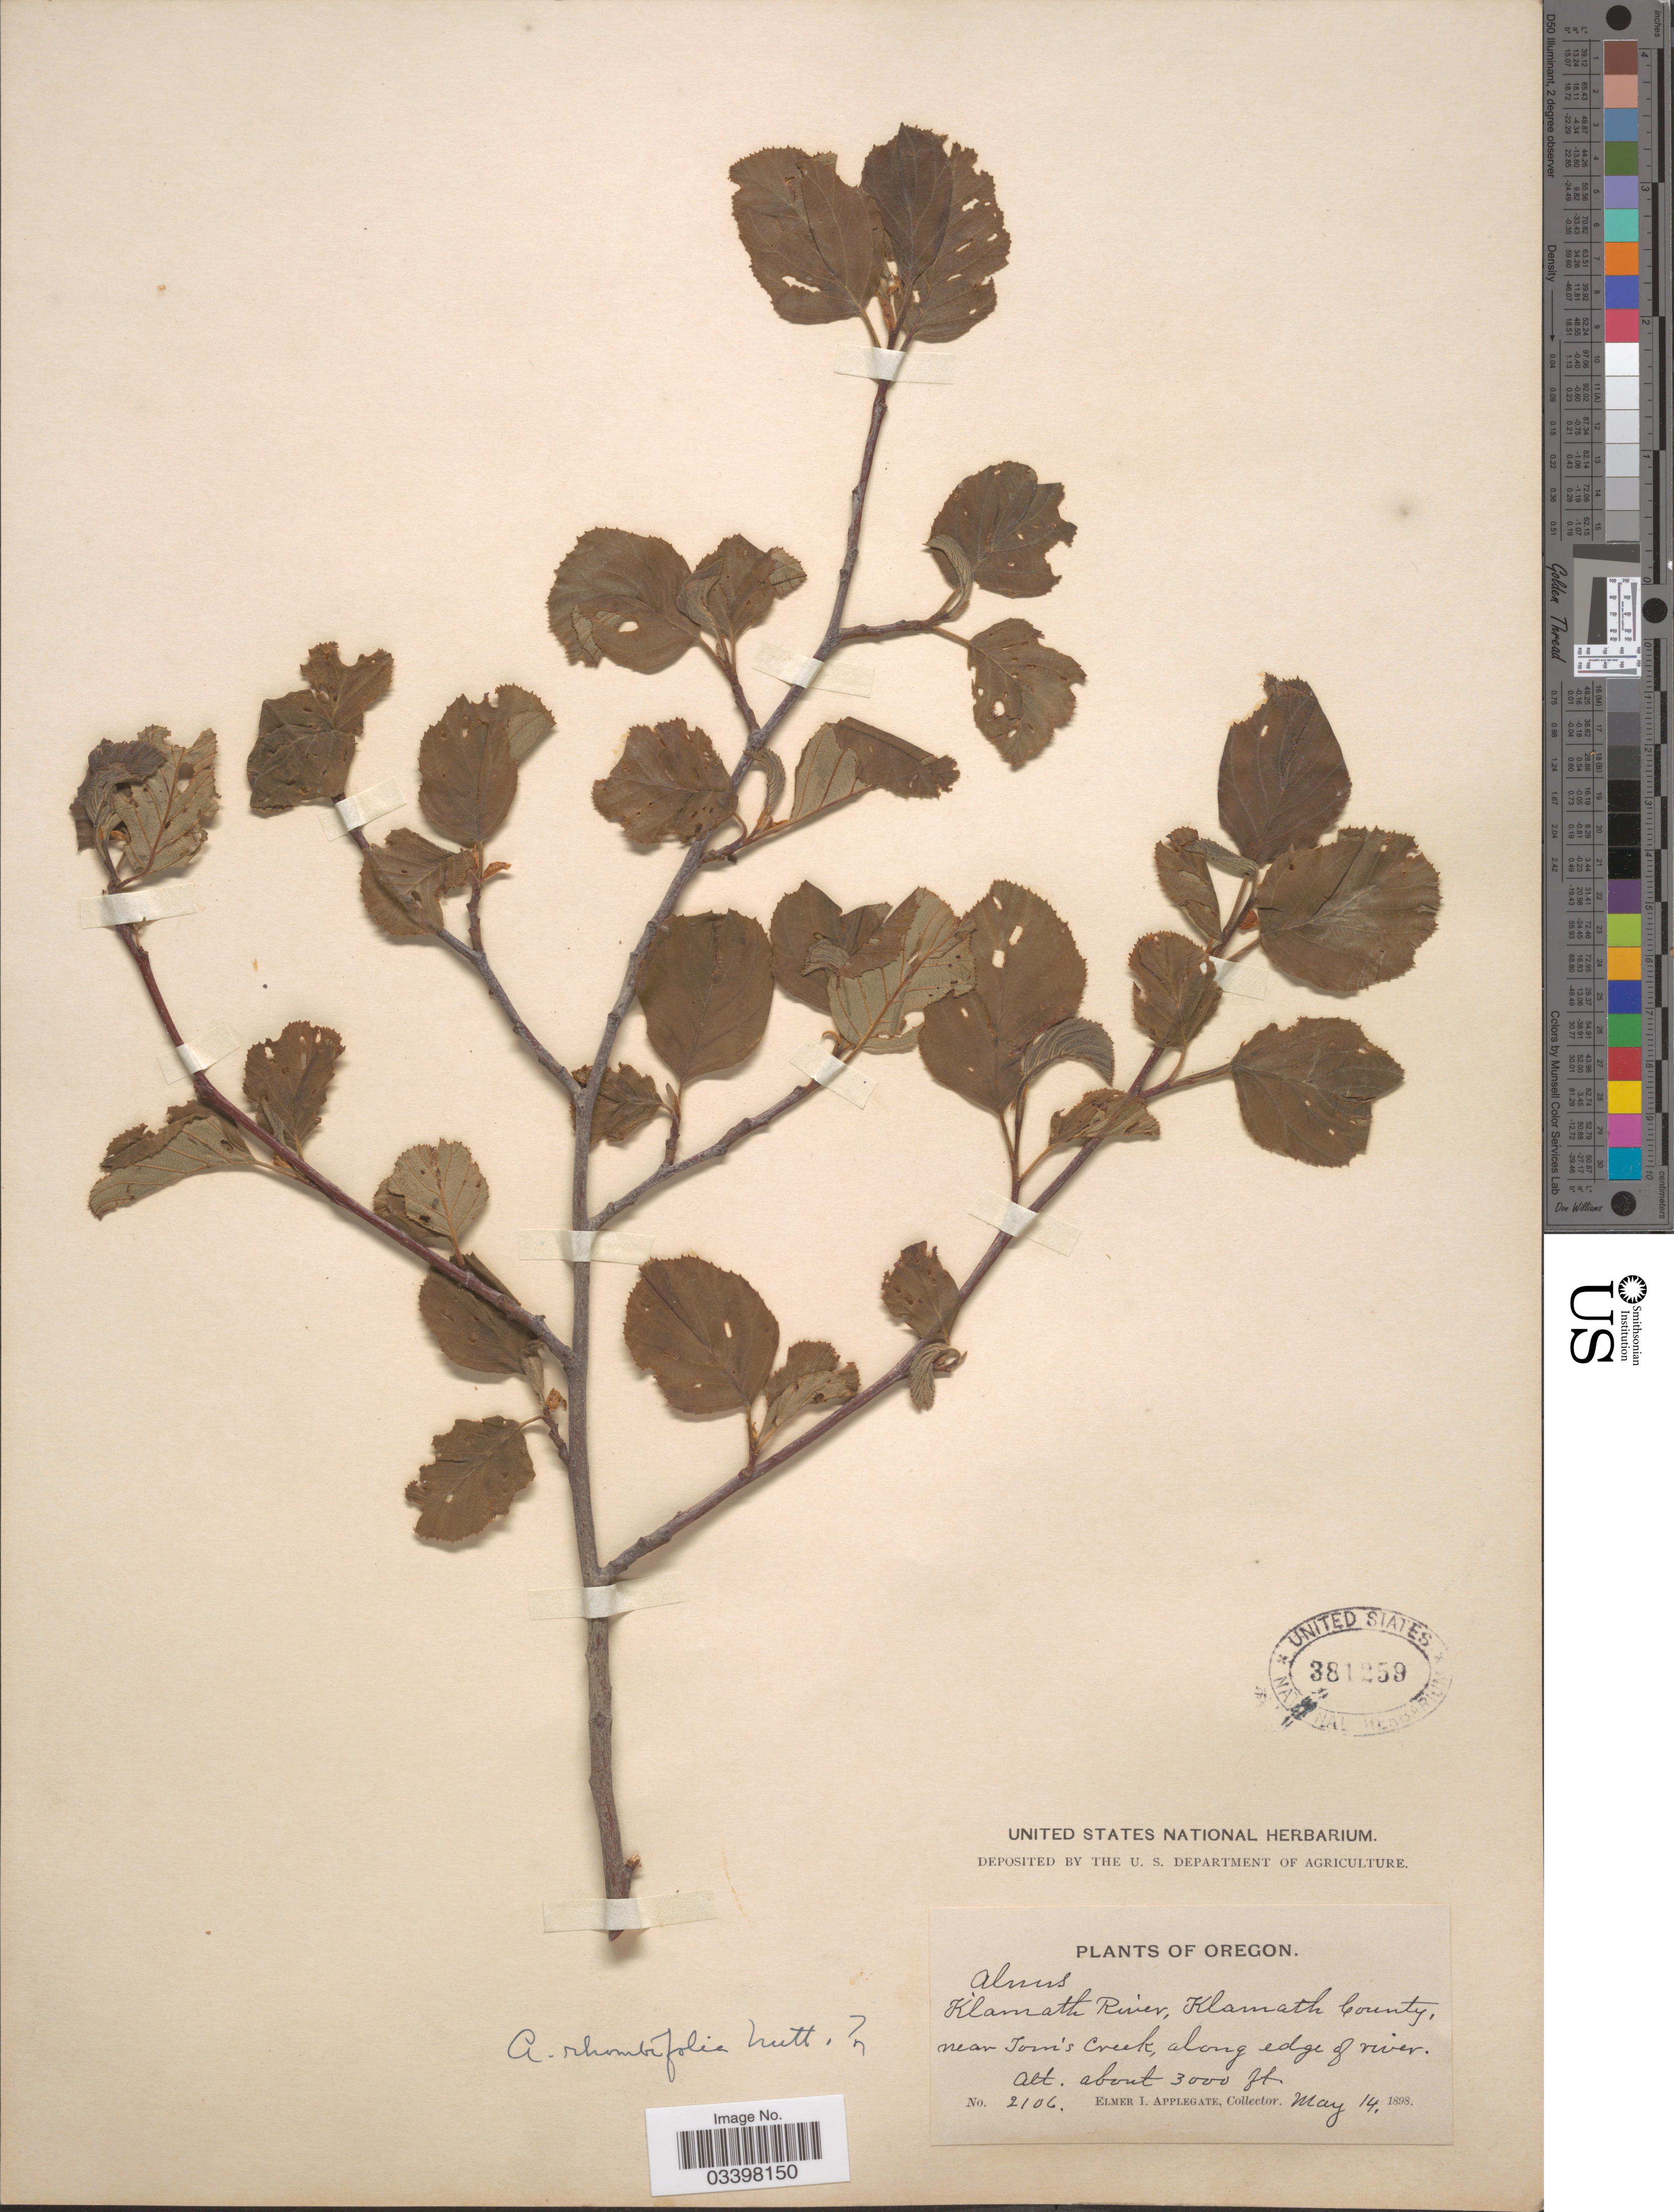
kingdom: Plantae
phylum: Tracheophyta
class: Magnoliopsida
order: Fagales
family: Betulaceae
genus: Alnus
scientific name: Alnus rhombifolia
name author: Nutt.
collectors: E. I. Applegate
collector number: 2106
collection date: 1898-05-14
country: United States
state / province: Oregon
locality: Klamath River, Klamath County, near Tom's Creek, along edge of river.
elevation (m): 914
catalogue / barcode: US 381259